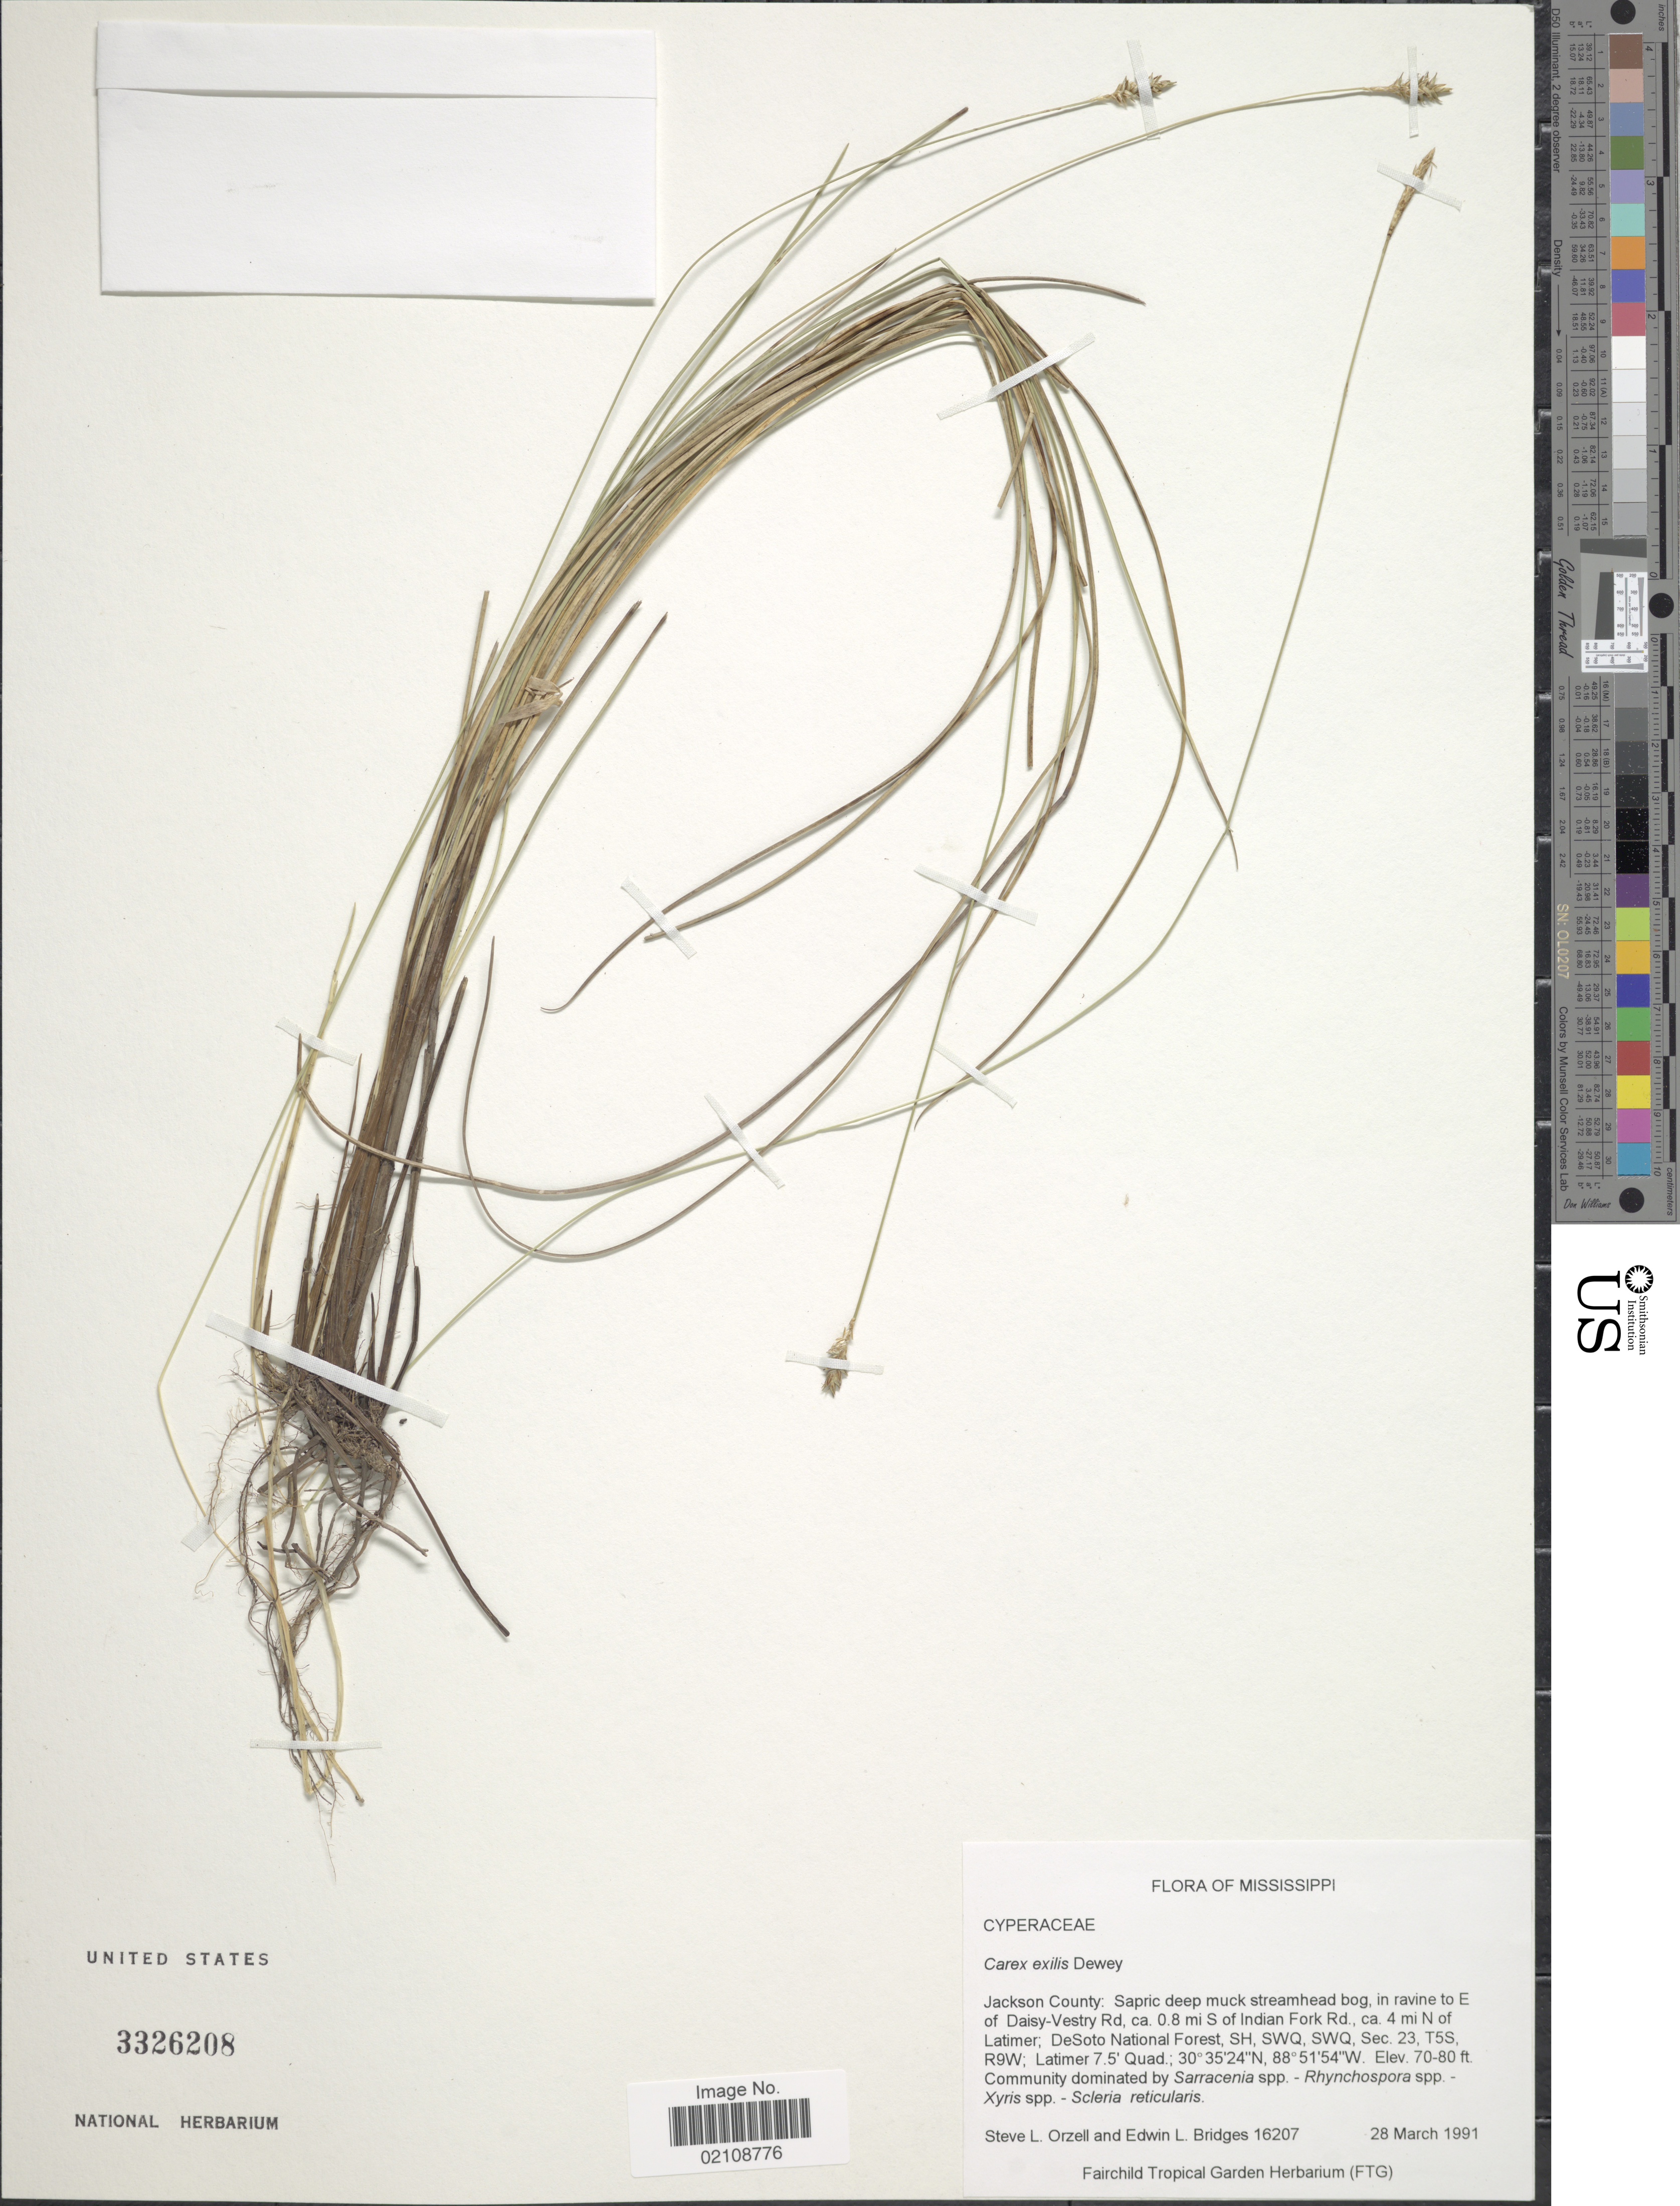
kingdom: Plantae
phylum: Tracheophyta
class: Liliopsida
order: Poales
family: Cyperaceae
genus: Carex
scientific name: Carex exilis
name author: Dewey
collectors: S. Orzell & E. Bridges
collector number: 16207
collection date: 1991-03-28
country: United States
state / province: Mississippi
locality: Jackson County: Sapric deep muck streambed bog, in ravine to E of Daisey-Vestry Rd, ca. 0.8 mi S of Indian Fork Rd., ca. 4 mi N of Latimer; DeSoto National Forest, SH, SWQ, SWQ, Sec. 23, T5S, R9W; Latimer 7.5' Quad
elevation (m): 21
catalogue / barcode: US 3326208